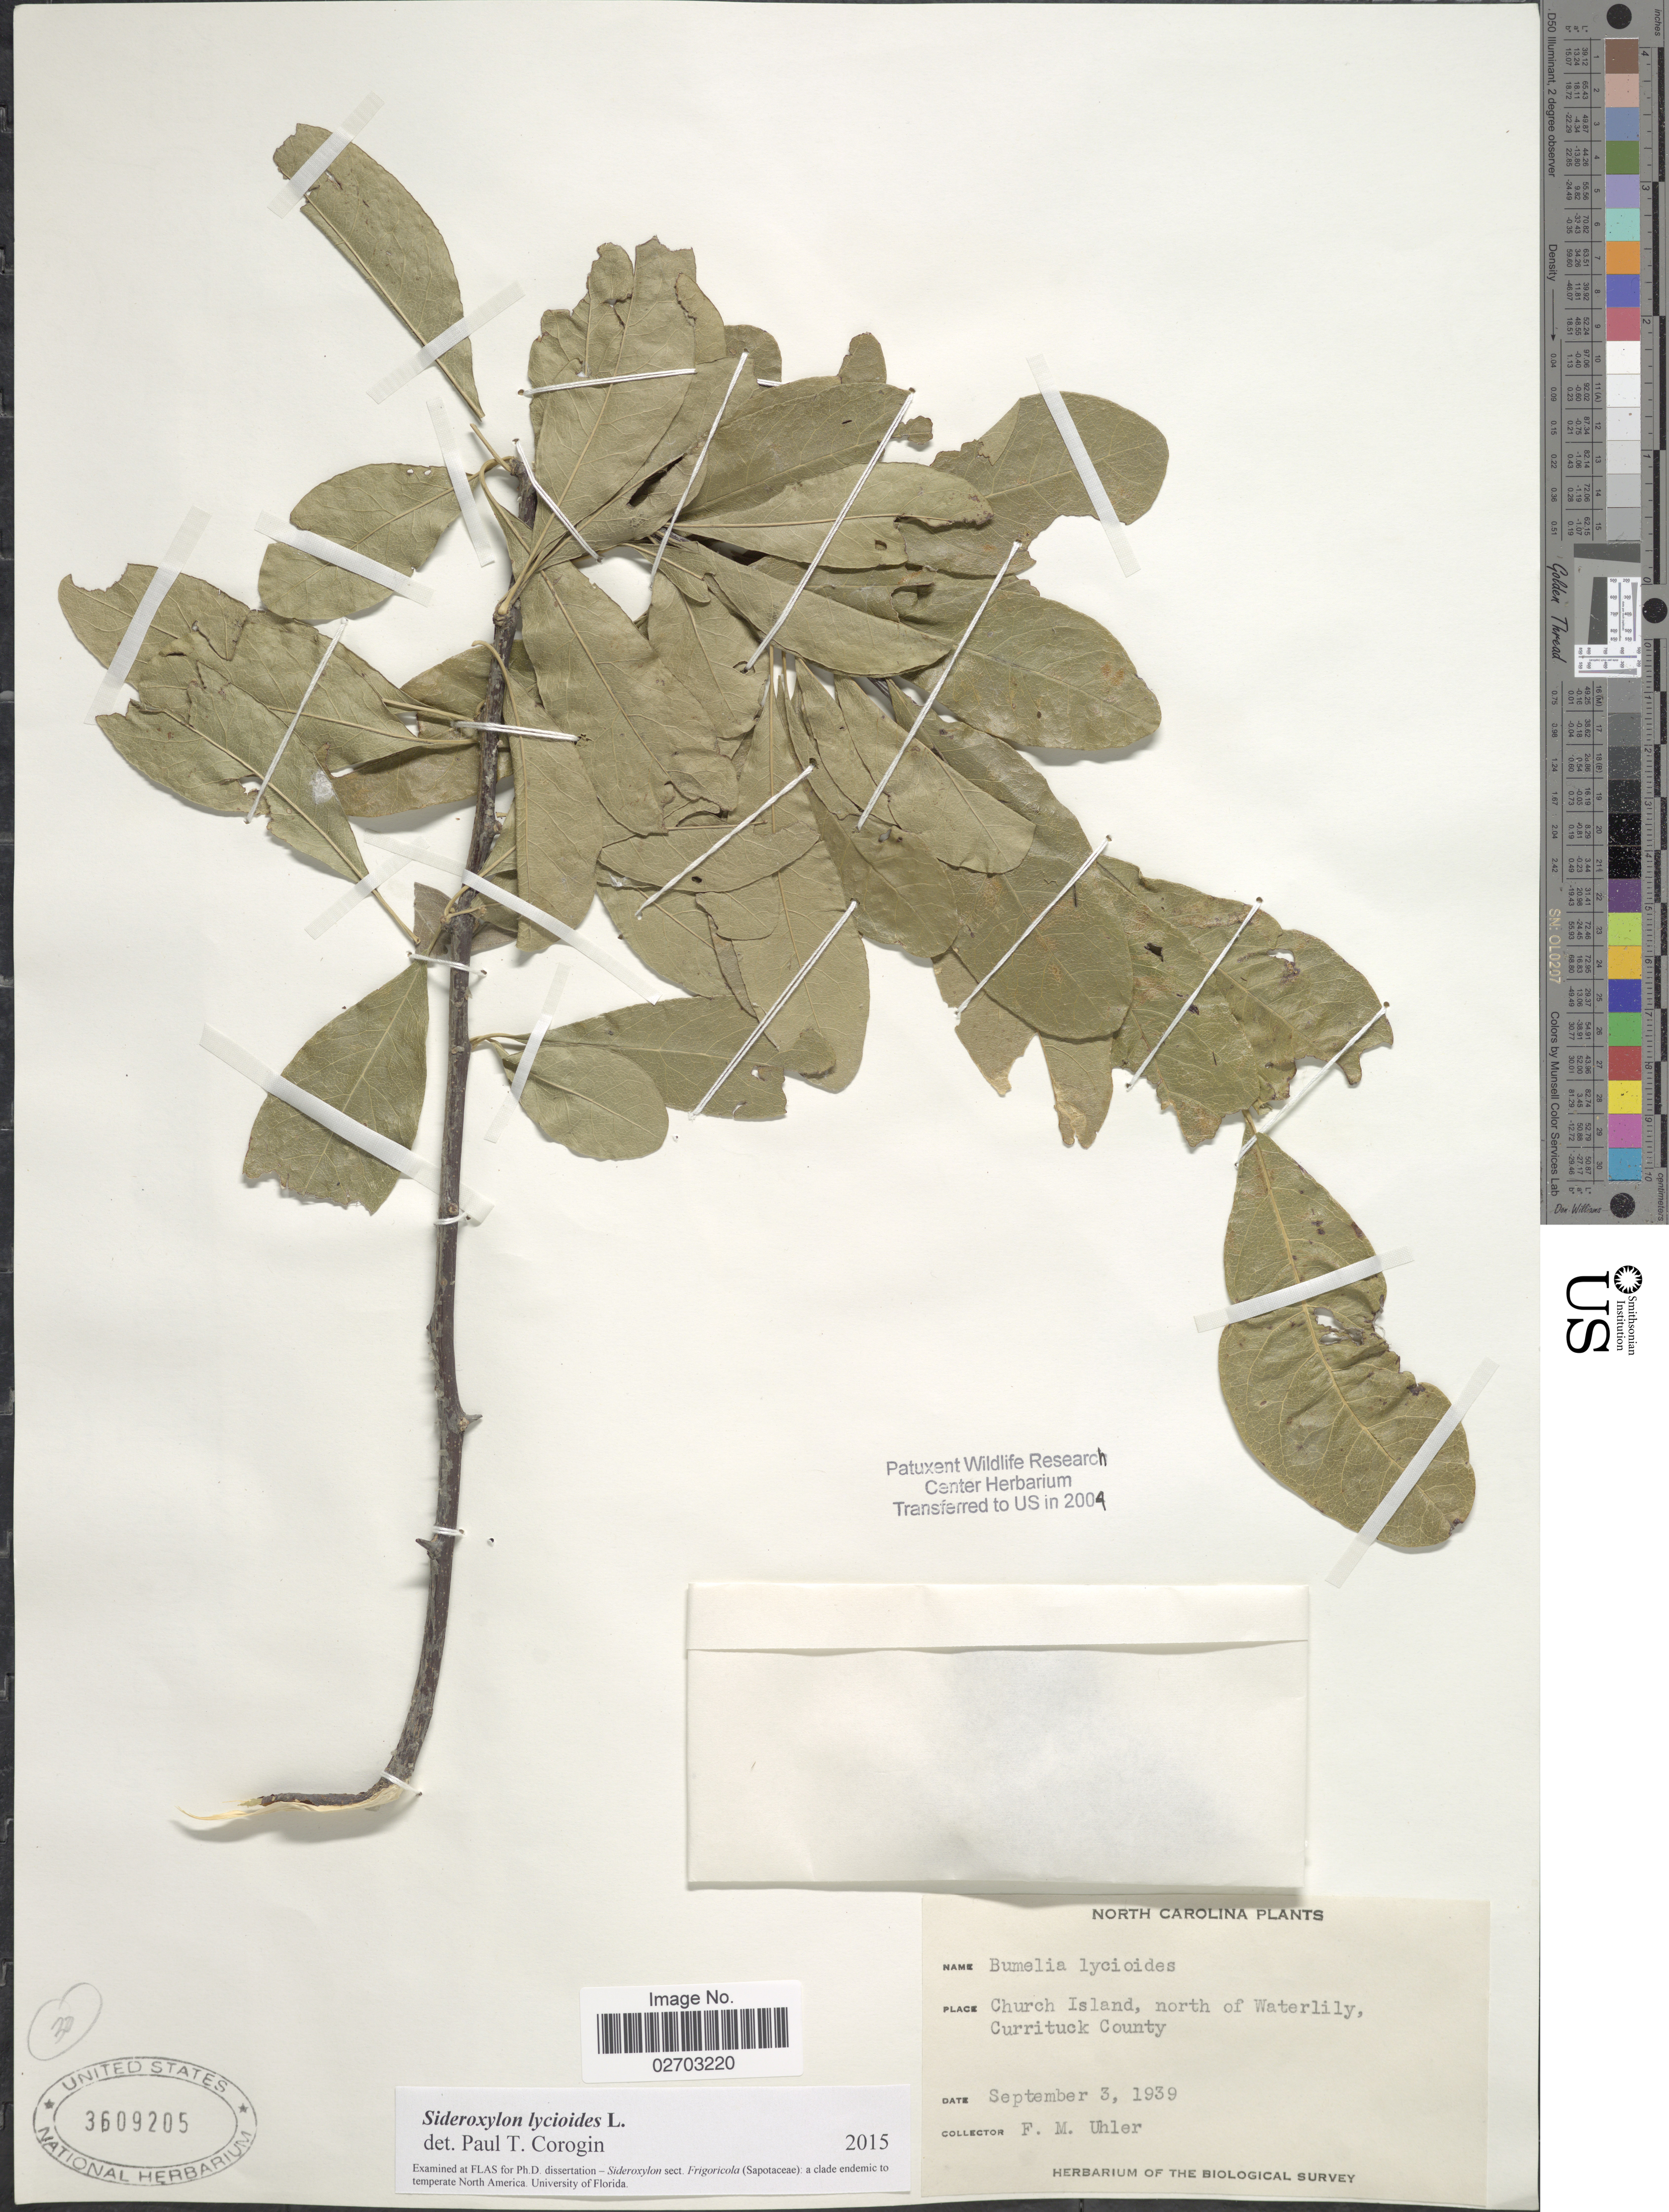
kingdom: Plantae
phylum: Tracheophyta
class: Magnoliopsida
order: Ericales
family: Sapotaceae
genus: Sideroxylon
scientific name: Sideroxylon lycioides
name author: L.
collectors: F. M. Uhler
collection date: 1939-09-03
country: United States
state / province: North Carolina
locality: Church Island, north of Waterlily, Currituck County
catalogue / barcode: US 3609205